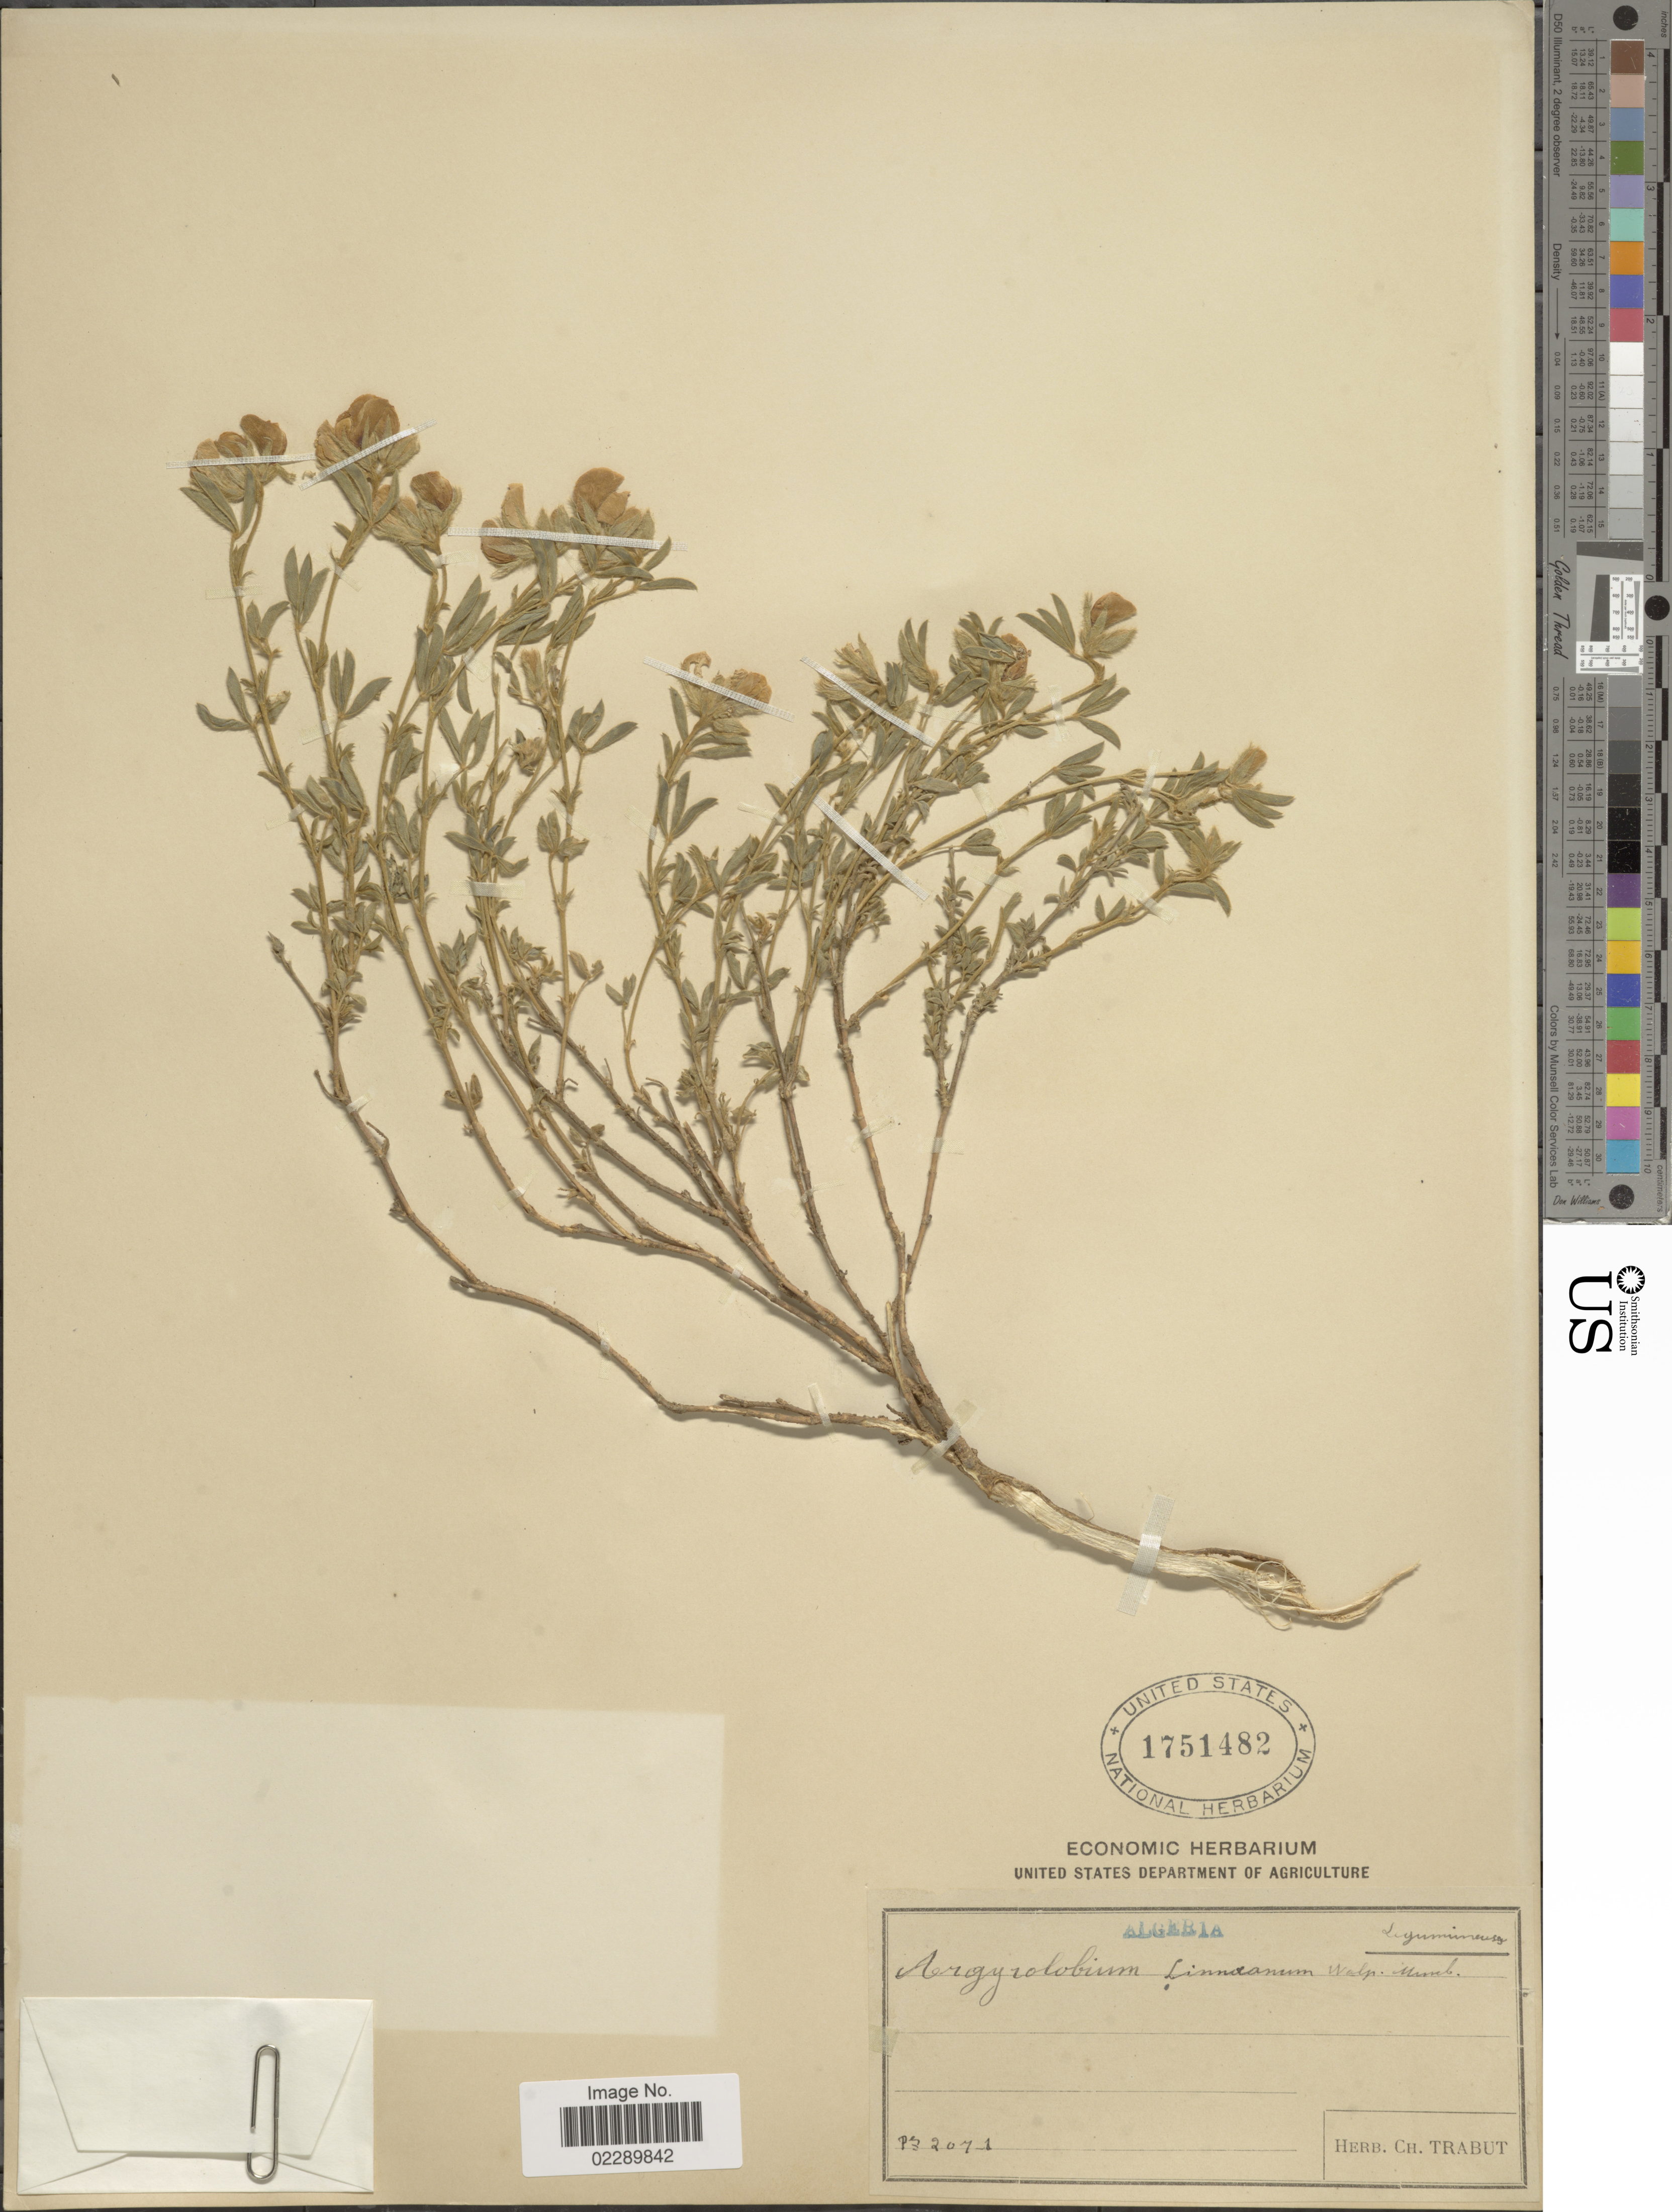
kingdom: Plantae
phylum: Tracheophyta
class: Magnoliopsida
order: Fabales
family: Fabaceae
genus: Argyrolobium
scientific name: Argyrolobium linnaeanum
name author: Walp.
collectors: Ex herb. Ch. Trabut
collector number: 207-1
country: Algeria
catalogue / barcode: US 1751482